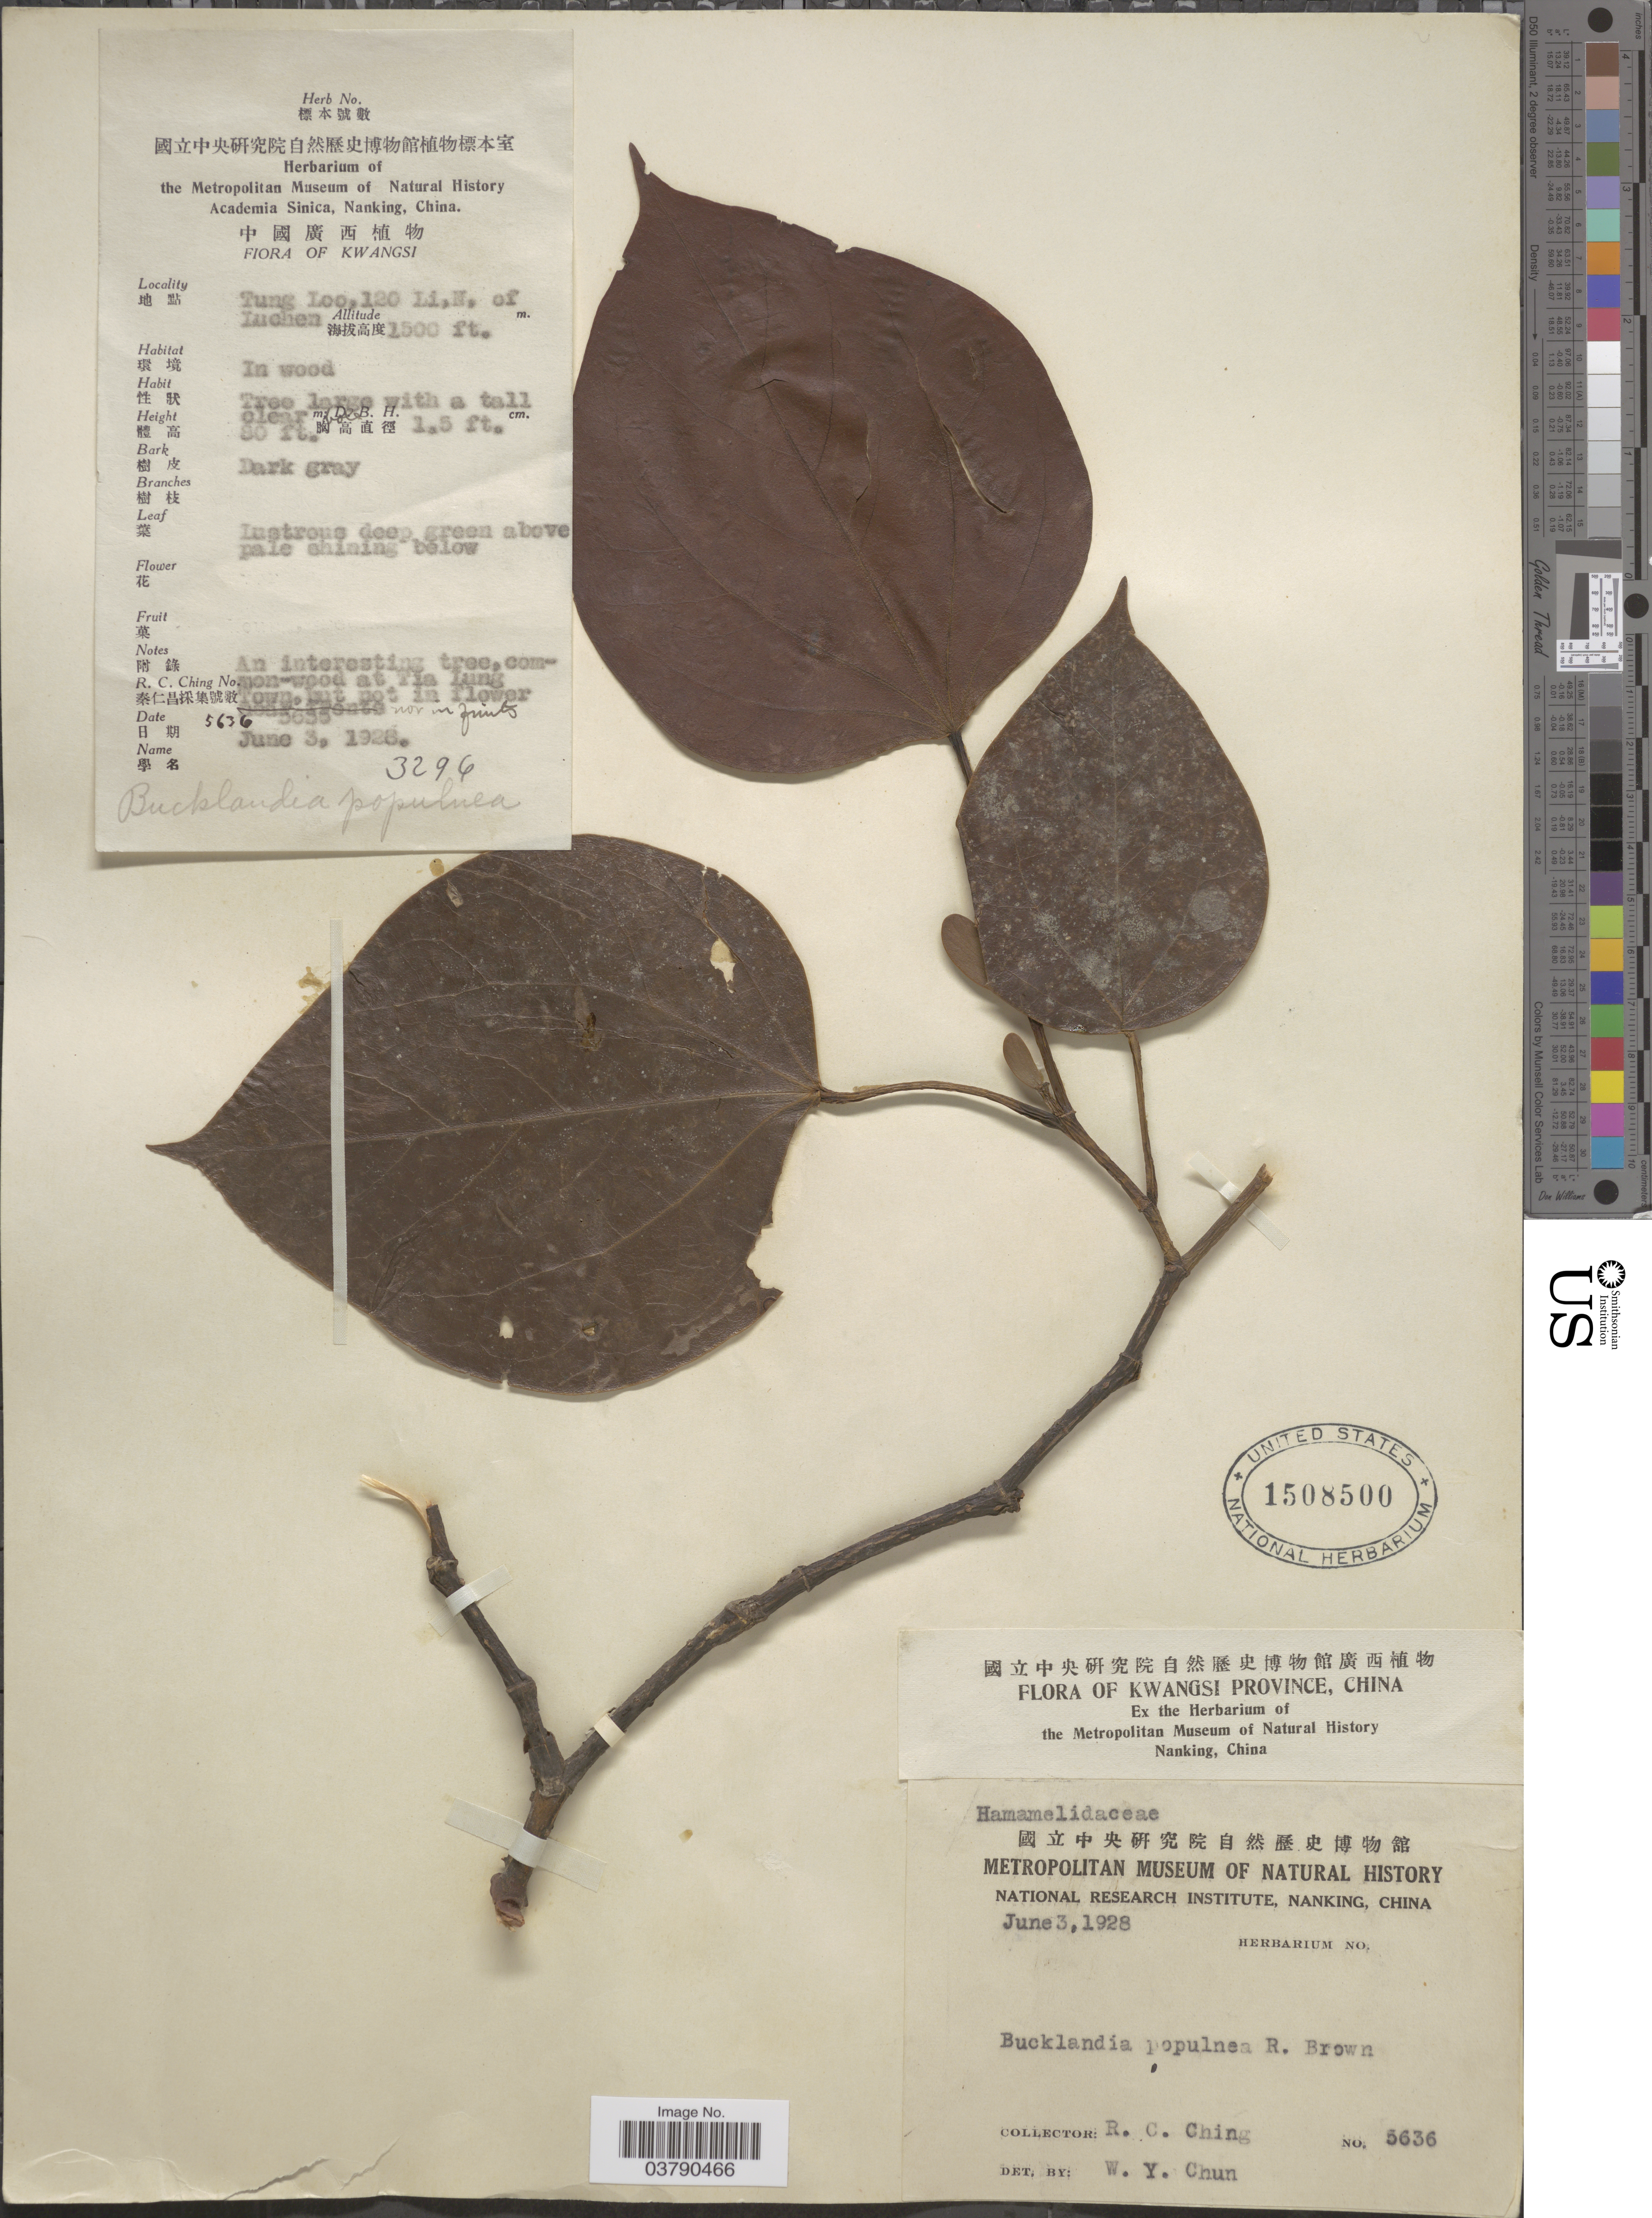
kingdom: Plantae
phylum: Tracheophyta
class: Magnoliopsida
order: Saxifragales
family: Hamamelidaceae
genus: Exbucklandia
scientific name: Exbucklandia populnea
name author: (R. Br. ex Griff.) R.W. Br.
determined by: Strong, Mark T., (BOT), Smithsonian Institution - National Museum of Natural History (UNITED STATES)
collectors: R. C. Ching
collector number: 5636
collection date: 1928-06-03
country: China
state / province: Guangxi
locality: Kwangsi. Kwangsi Province. Tung Loo, 120 Li,N. of Luchea*.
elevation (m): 457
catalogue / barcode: US 1508500